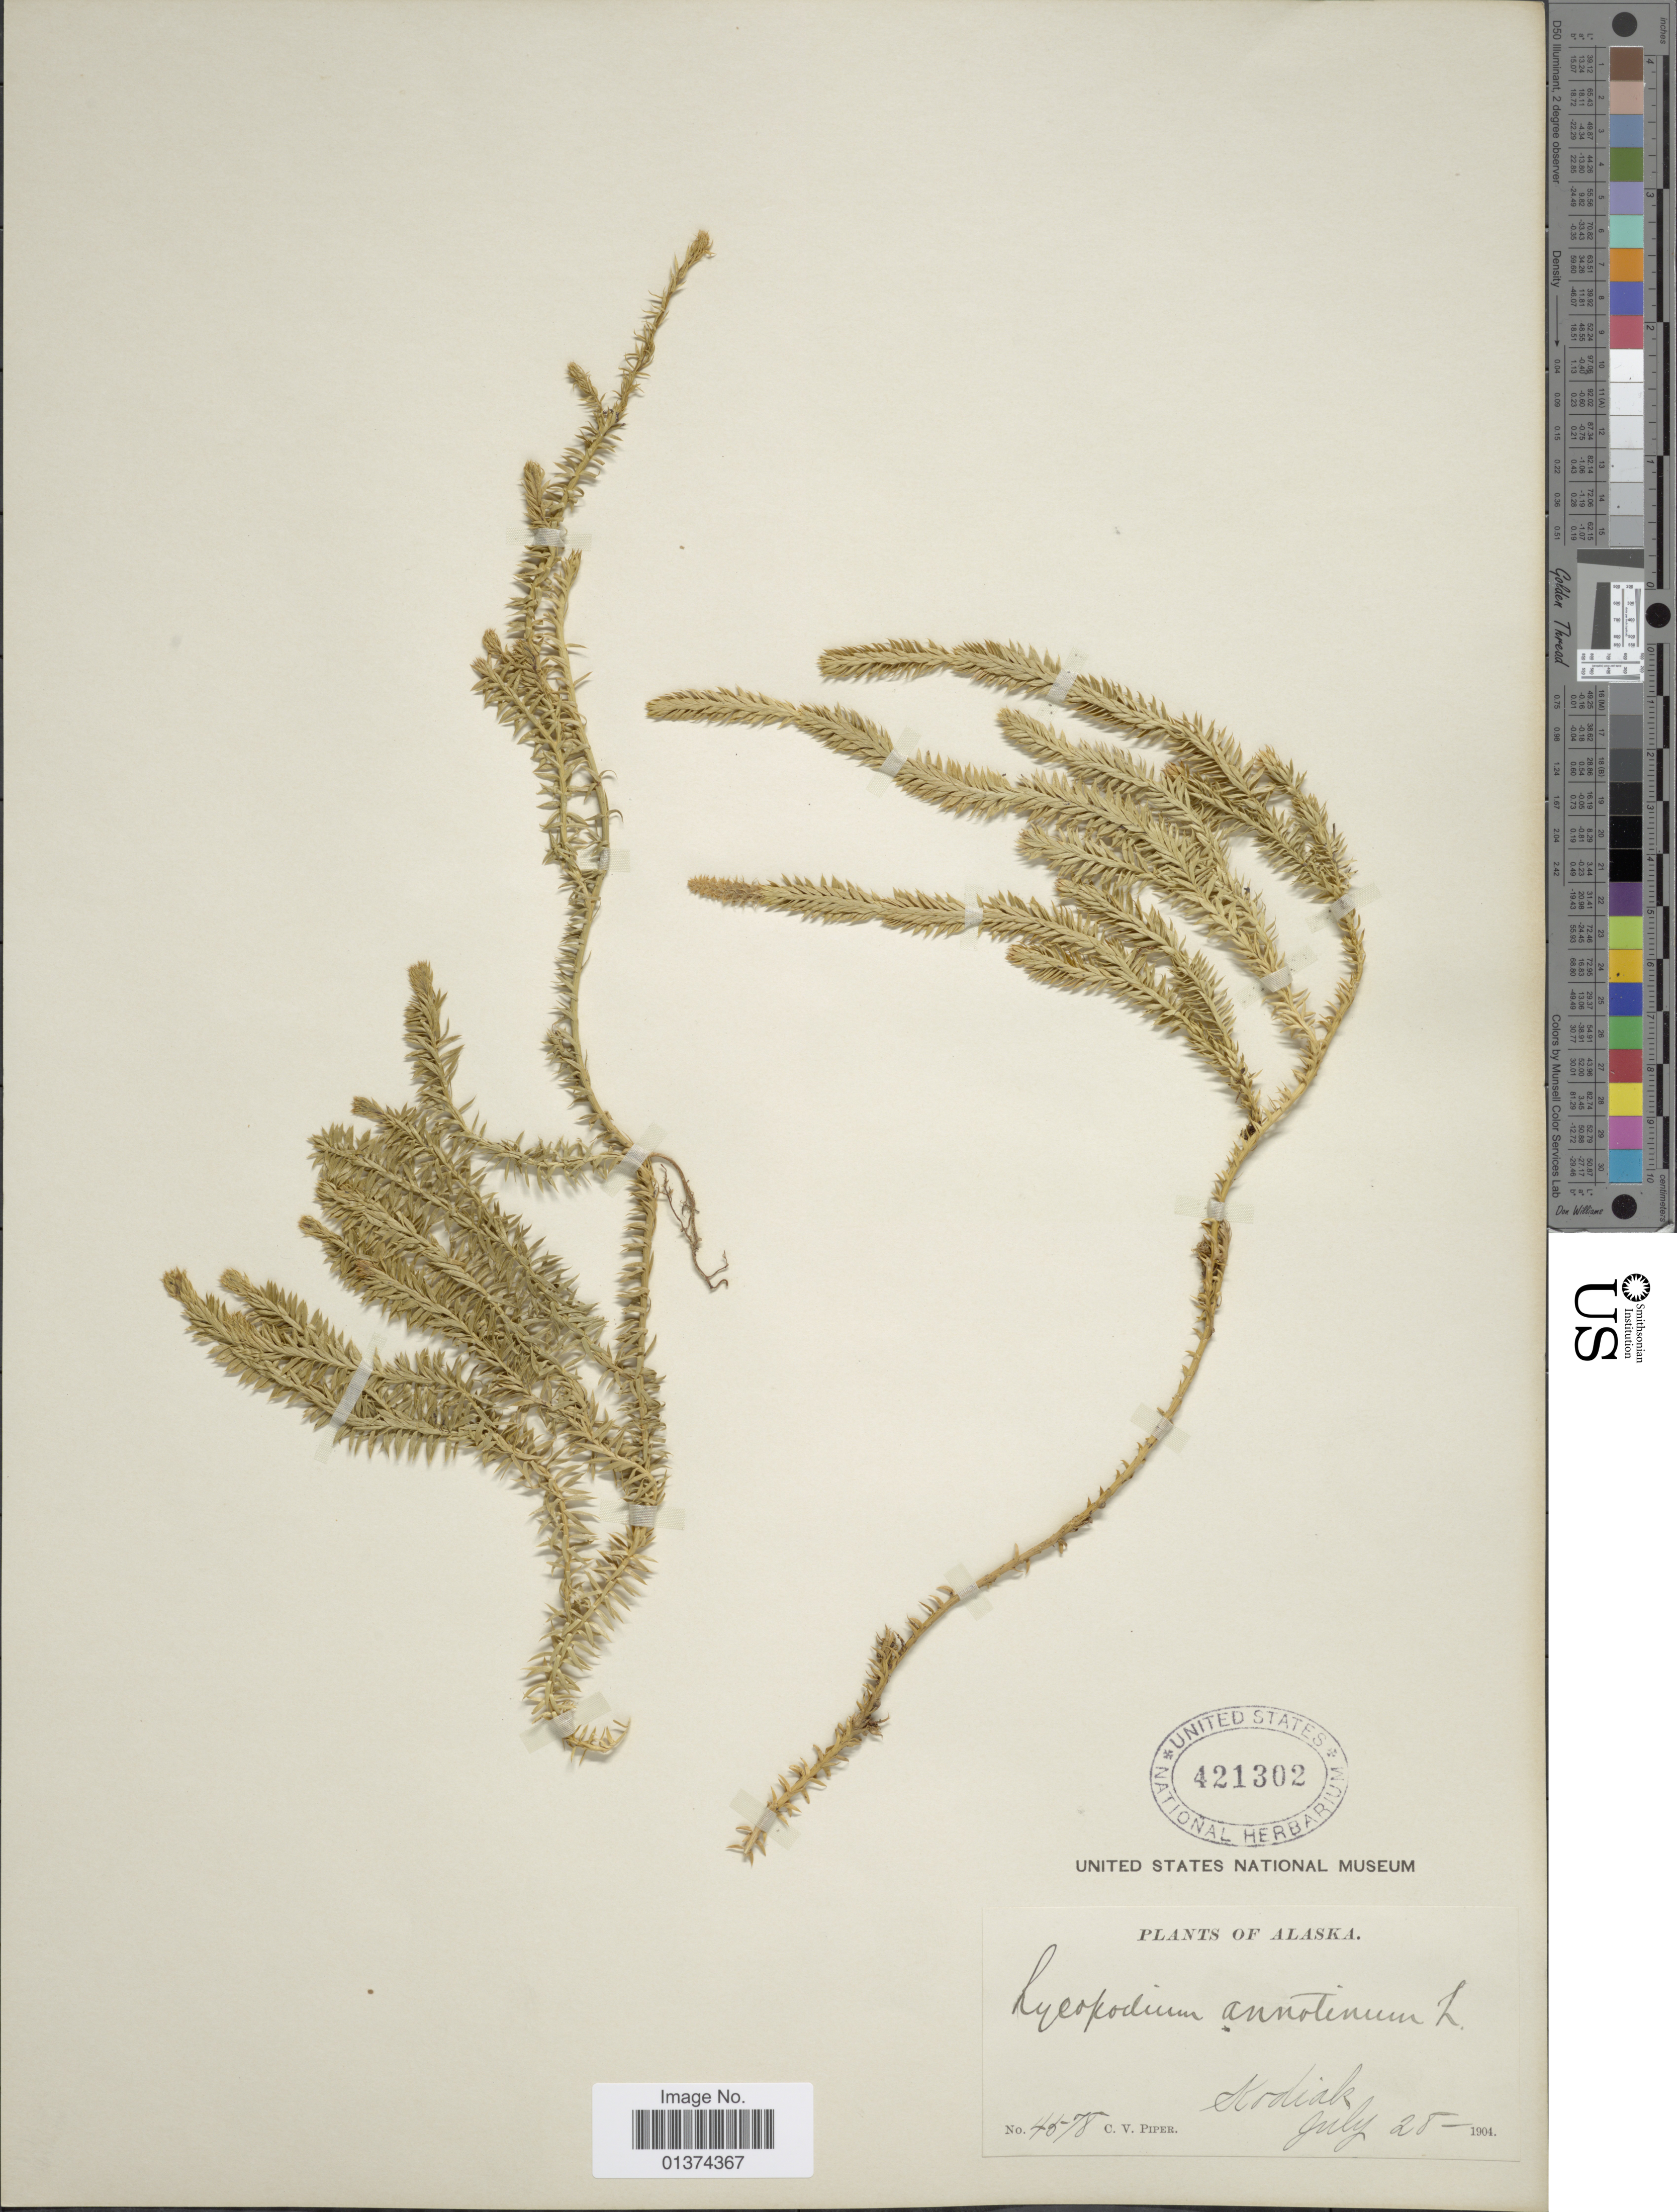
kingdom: Plantae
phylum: Tracheophyta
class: Lycopodiopsida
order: Lycopodiales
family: Lycopodiaceae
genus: Spinulum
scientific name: Spinulum annotinum subsp. annotinum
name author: (L.) A. Haines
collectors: C. V. Piper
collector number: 4578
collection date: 1904-07-28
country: United States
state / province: Alaska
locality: Kodiak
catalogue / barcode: US 421302